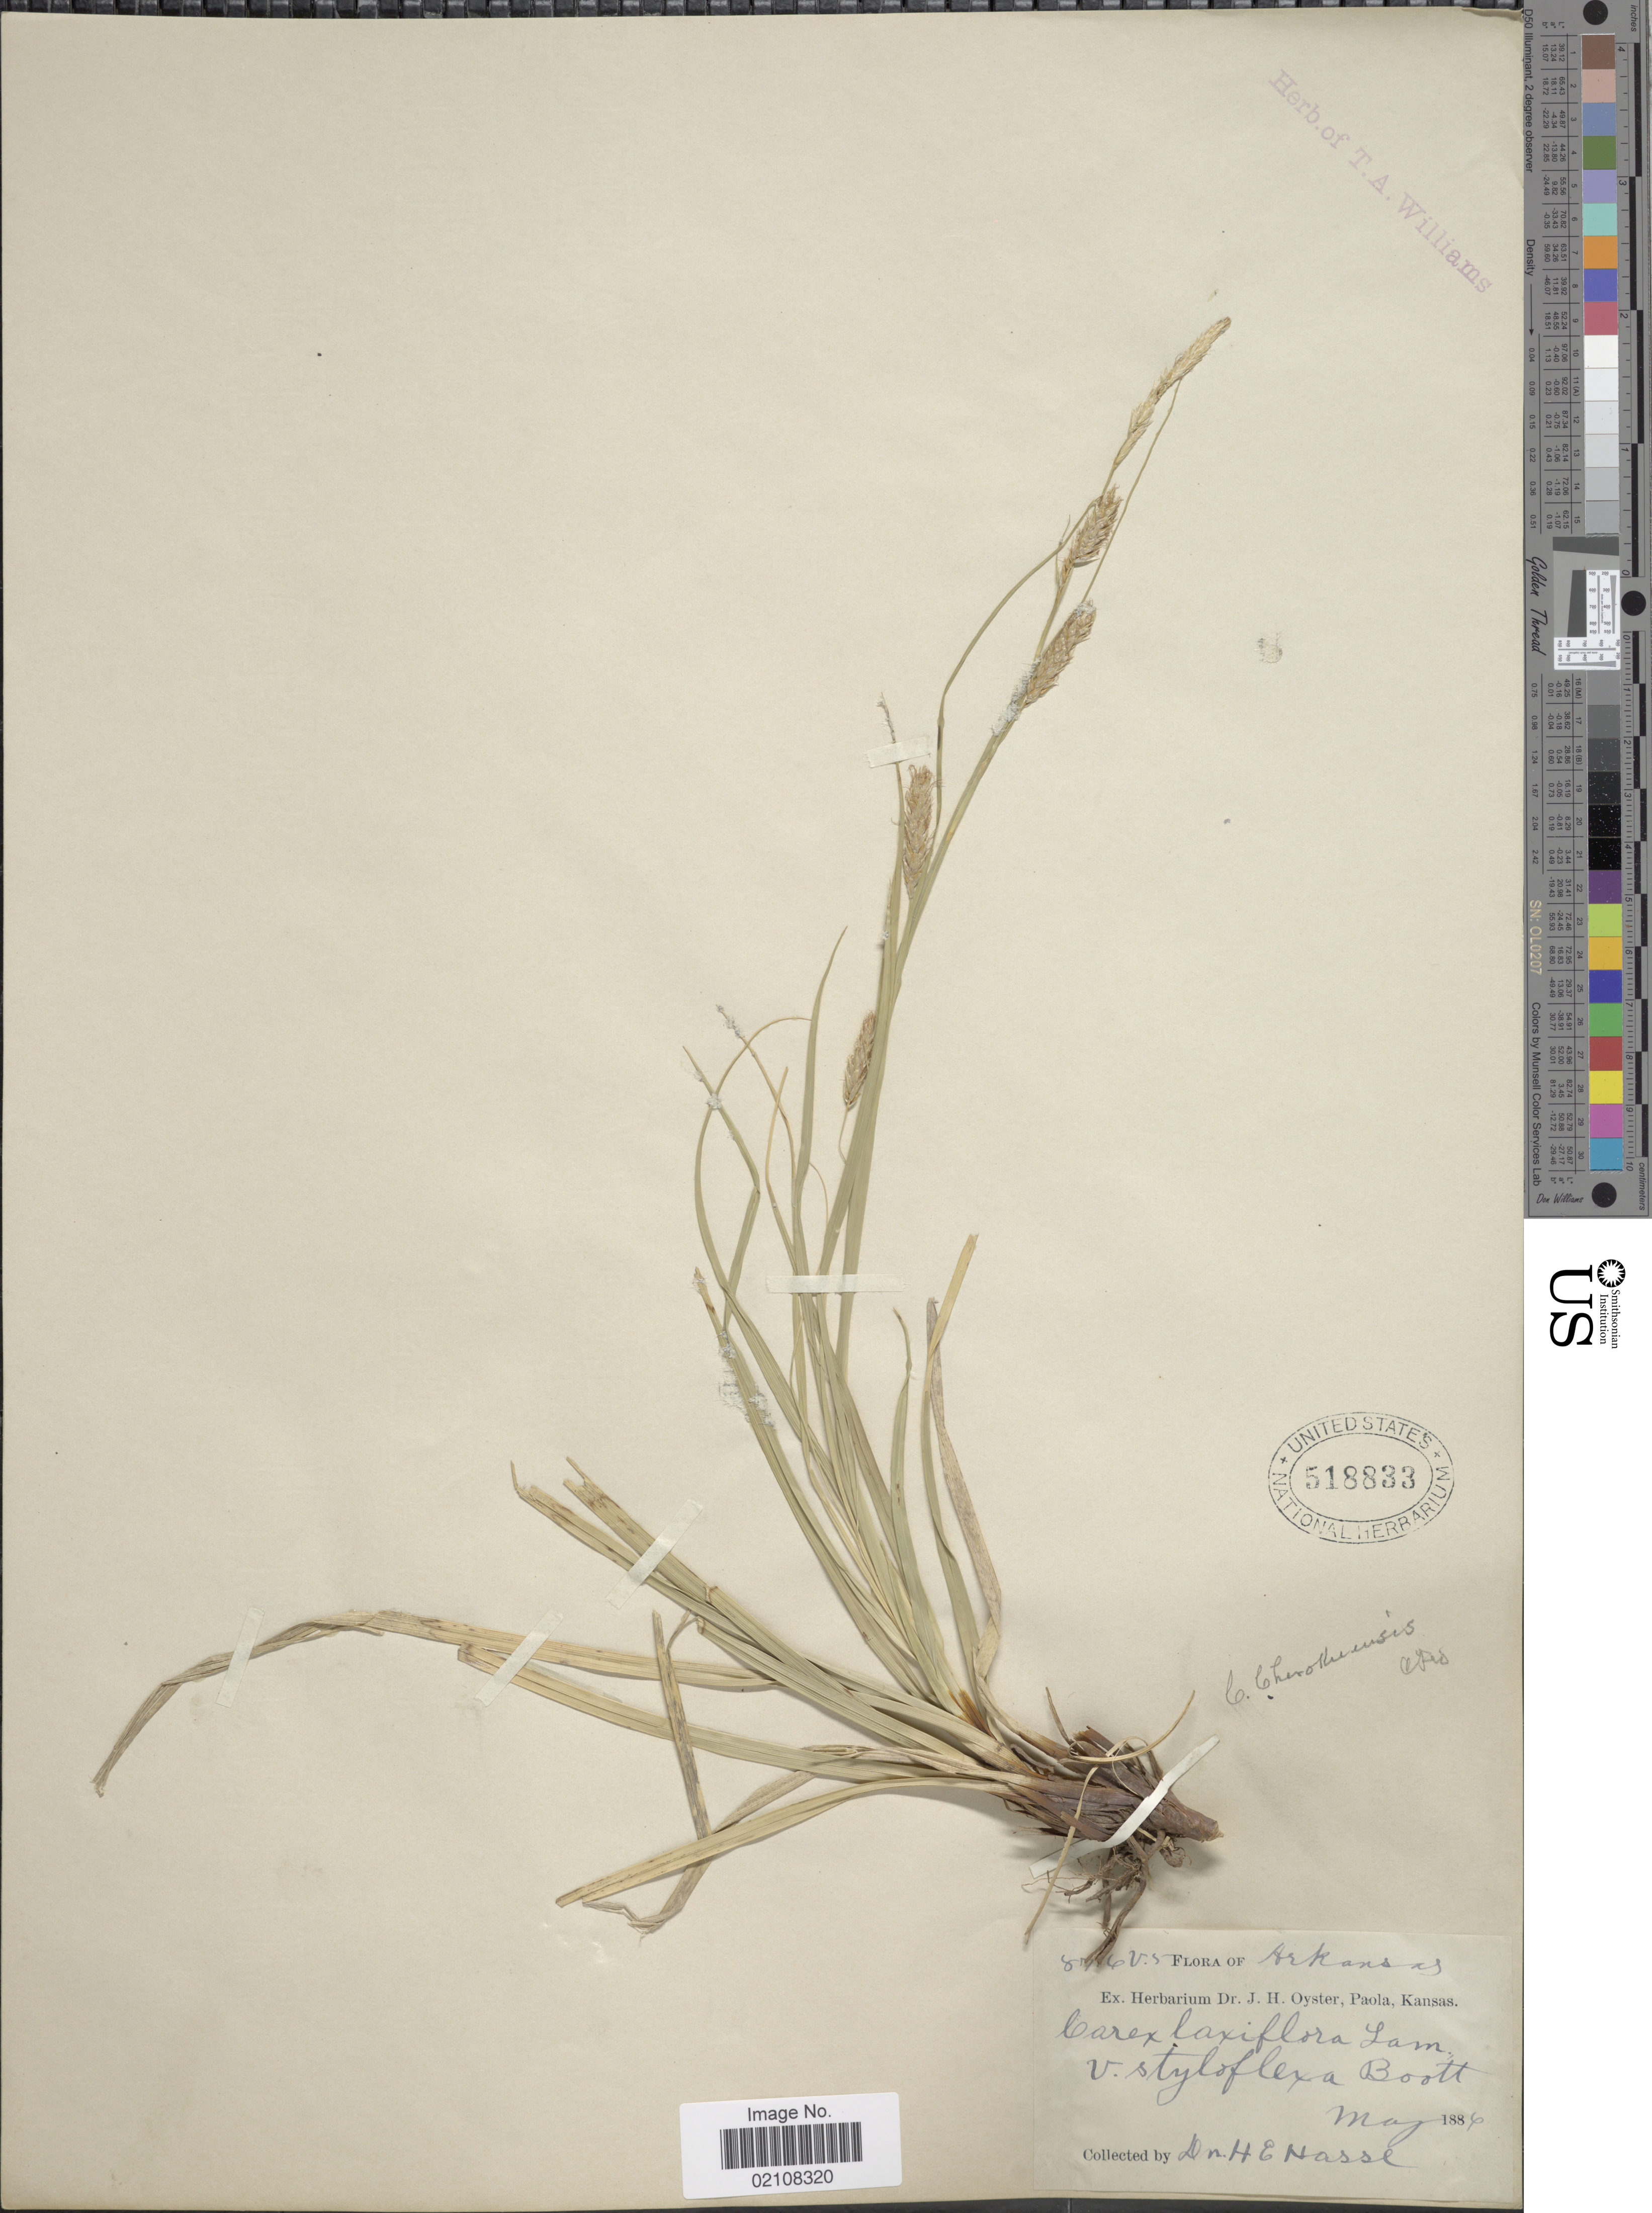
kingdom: Plantae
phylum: Tracheophyta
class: Liliopsida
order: Poales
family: Cyperaceae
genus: Carex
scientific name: Carex cherokeensis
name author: Schwein.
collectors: H. E. Hasse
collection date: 1886-05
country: United States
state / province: Arkansas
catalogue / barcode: US 518833